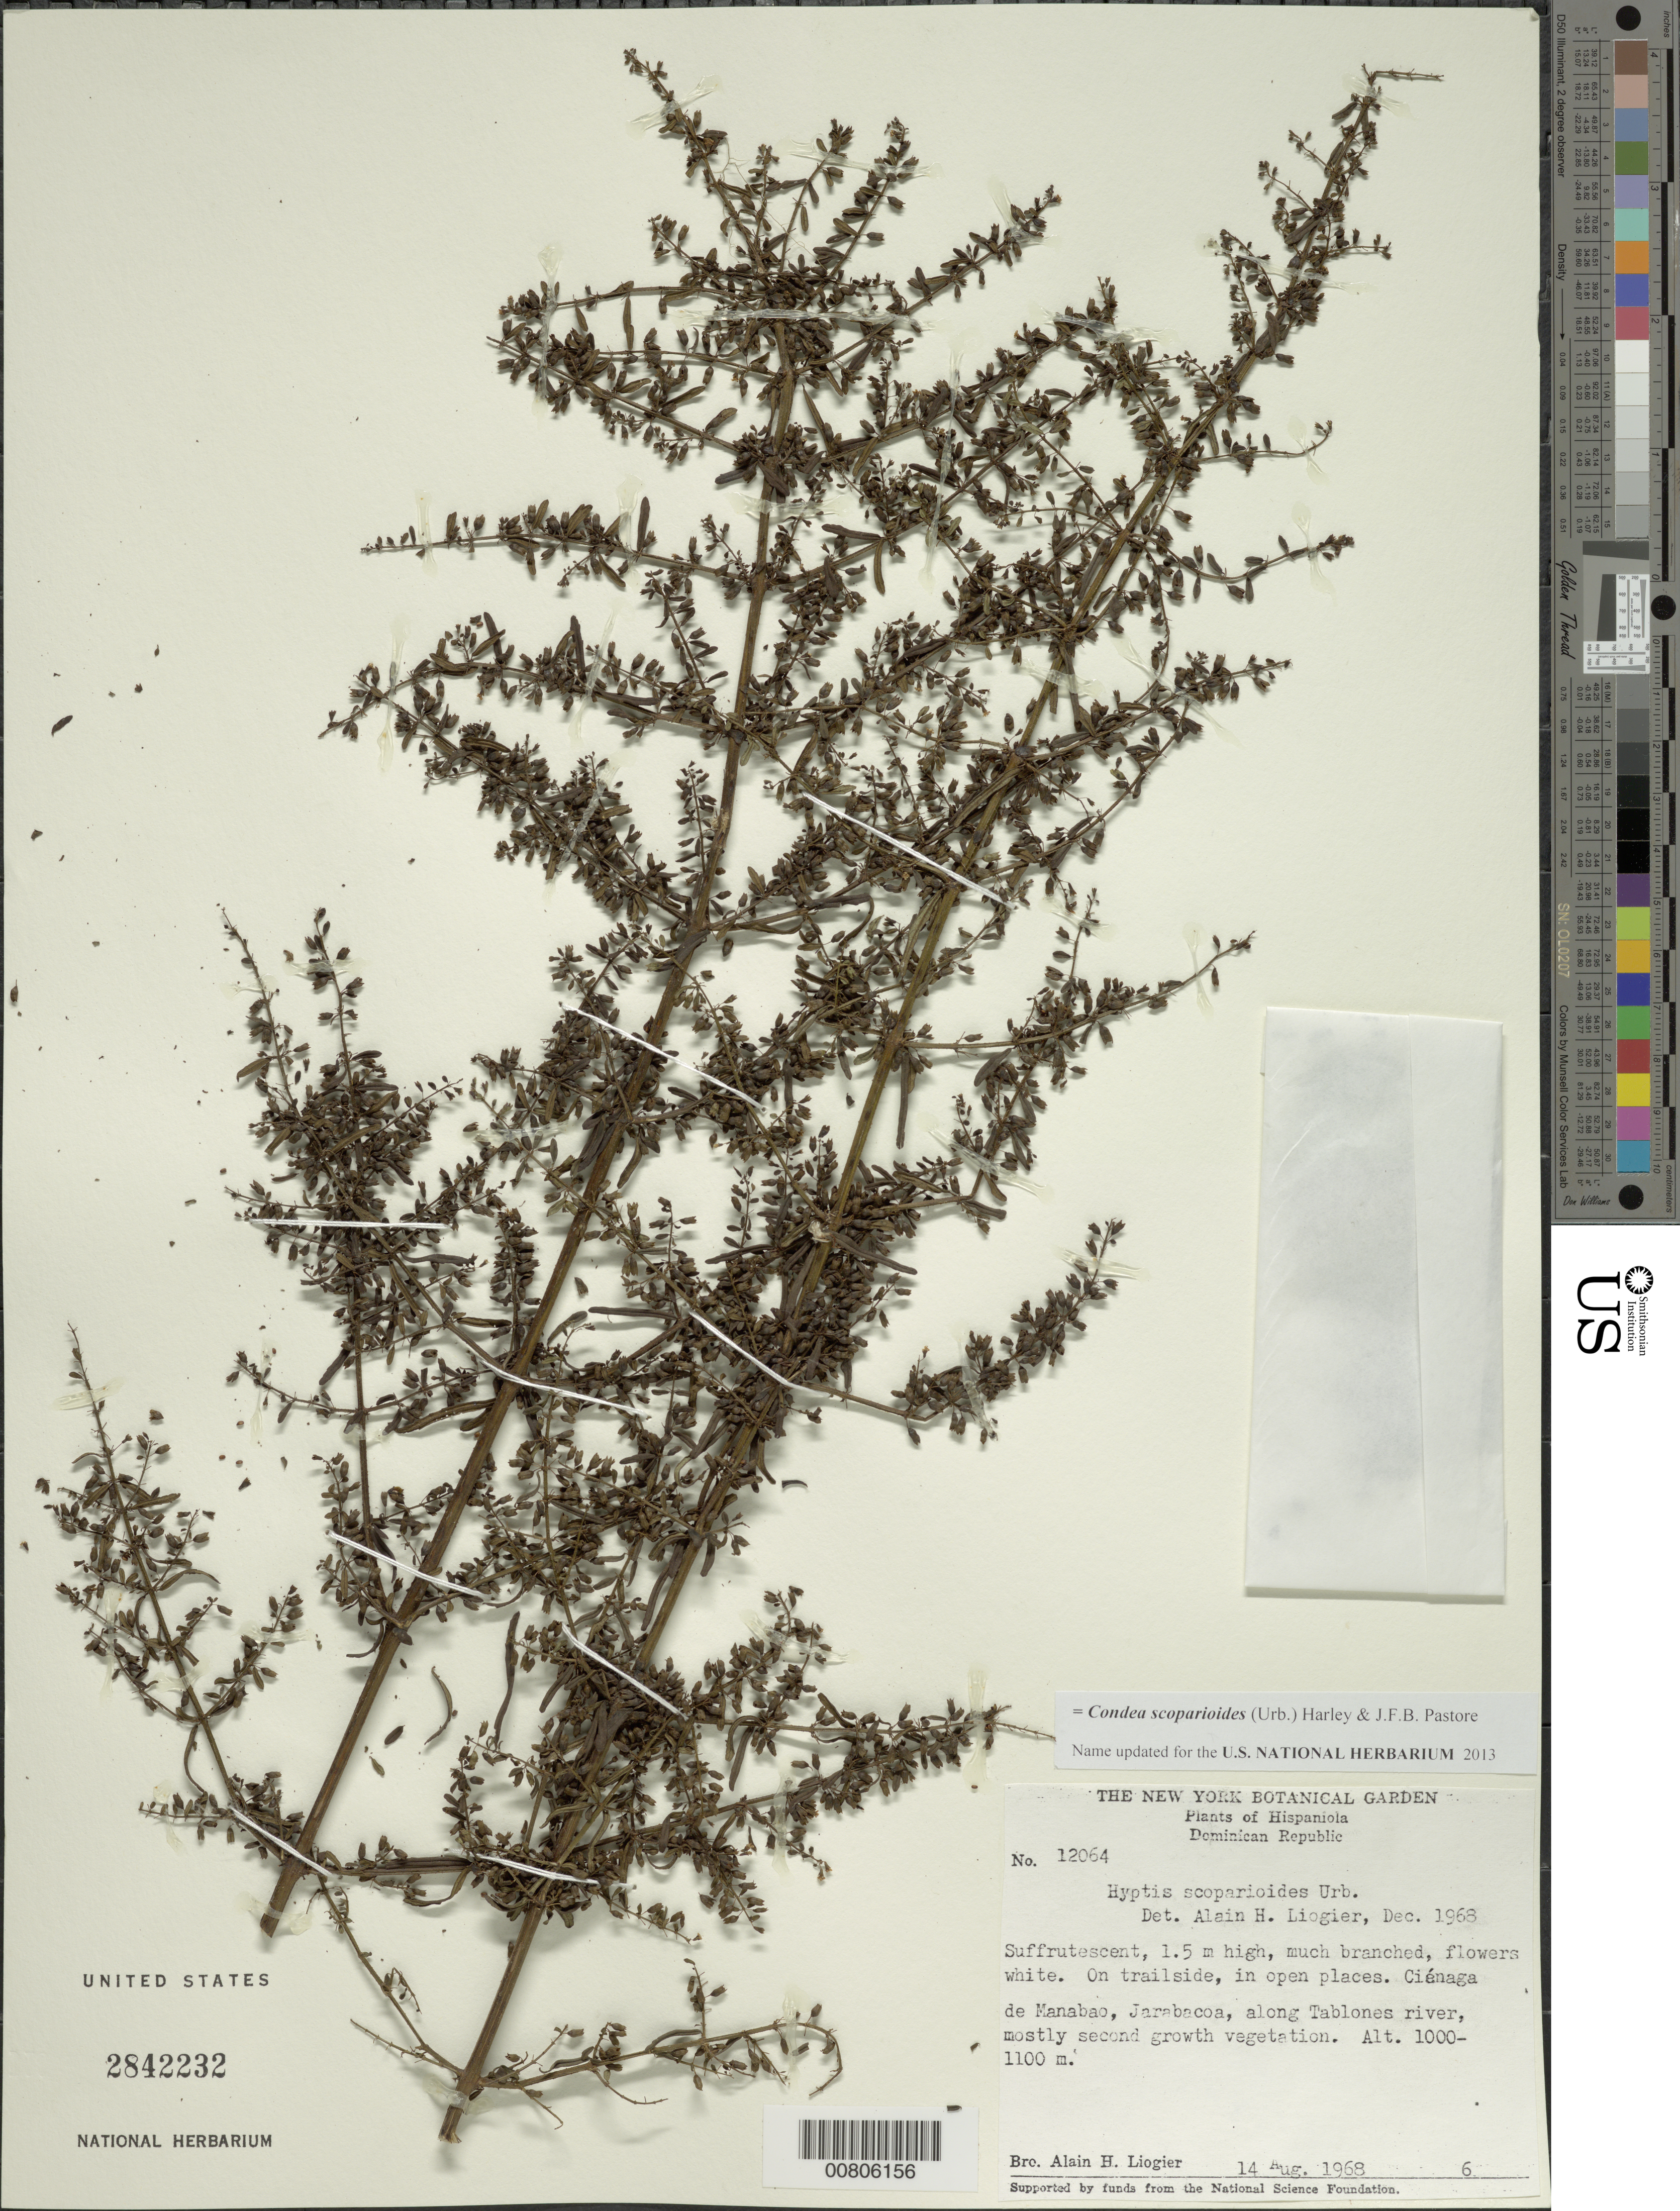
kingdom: Plantae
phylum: Tracheophyta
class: Magnoliopsida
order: Lamiales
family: Lamiaceae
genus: Condea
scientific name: Condea scoparioides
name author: (Urb.) Harley & J.F.B. Pastore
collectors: A. H. Liogier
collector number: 12064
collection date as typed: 14 Aug 1968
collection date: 1968-08-14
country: Dominican Republic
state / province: La Vega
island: Hispaniola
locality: Ciénga de Manabao, Jarabacoa, along Tablones River, mostly second growth vegetation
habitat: On trailside in open places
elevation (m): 1000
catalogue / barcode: US 2842232